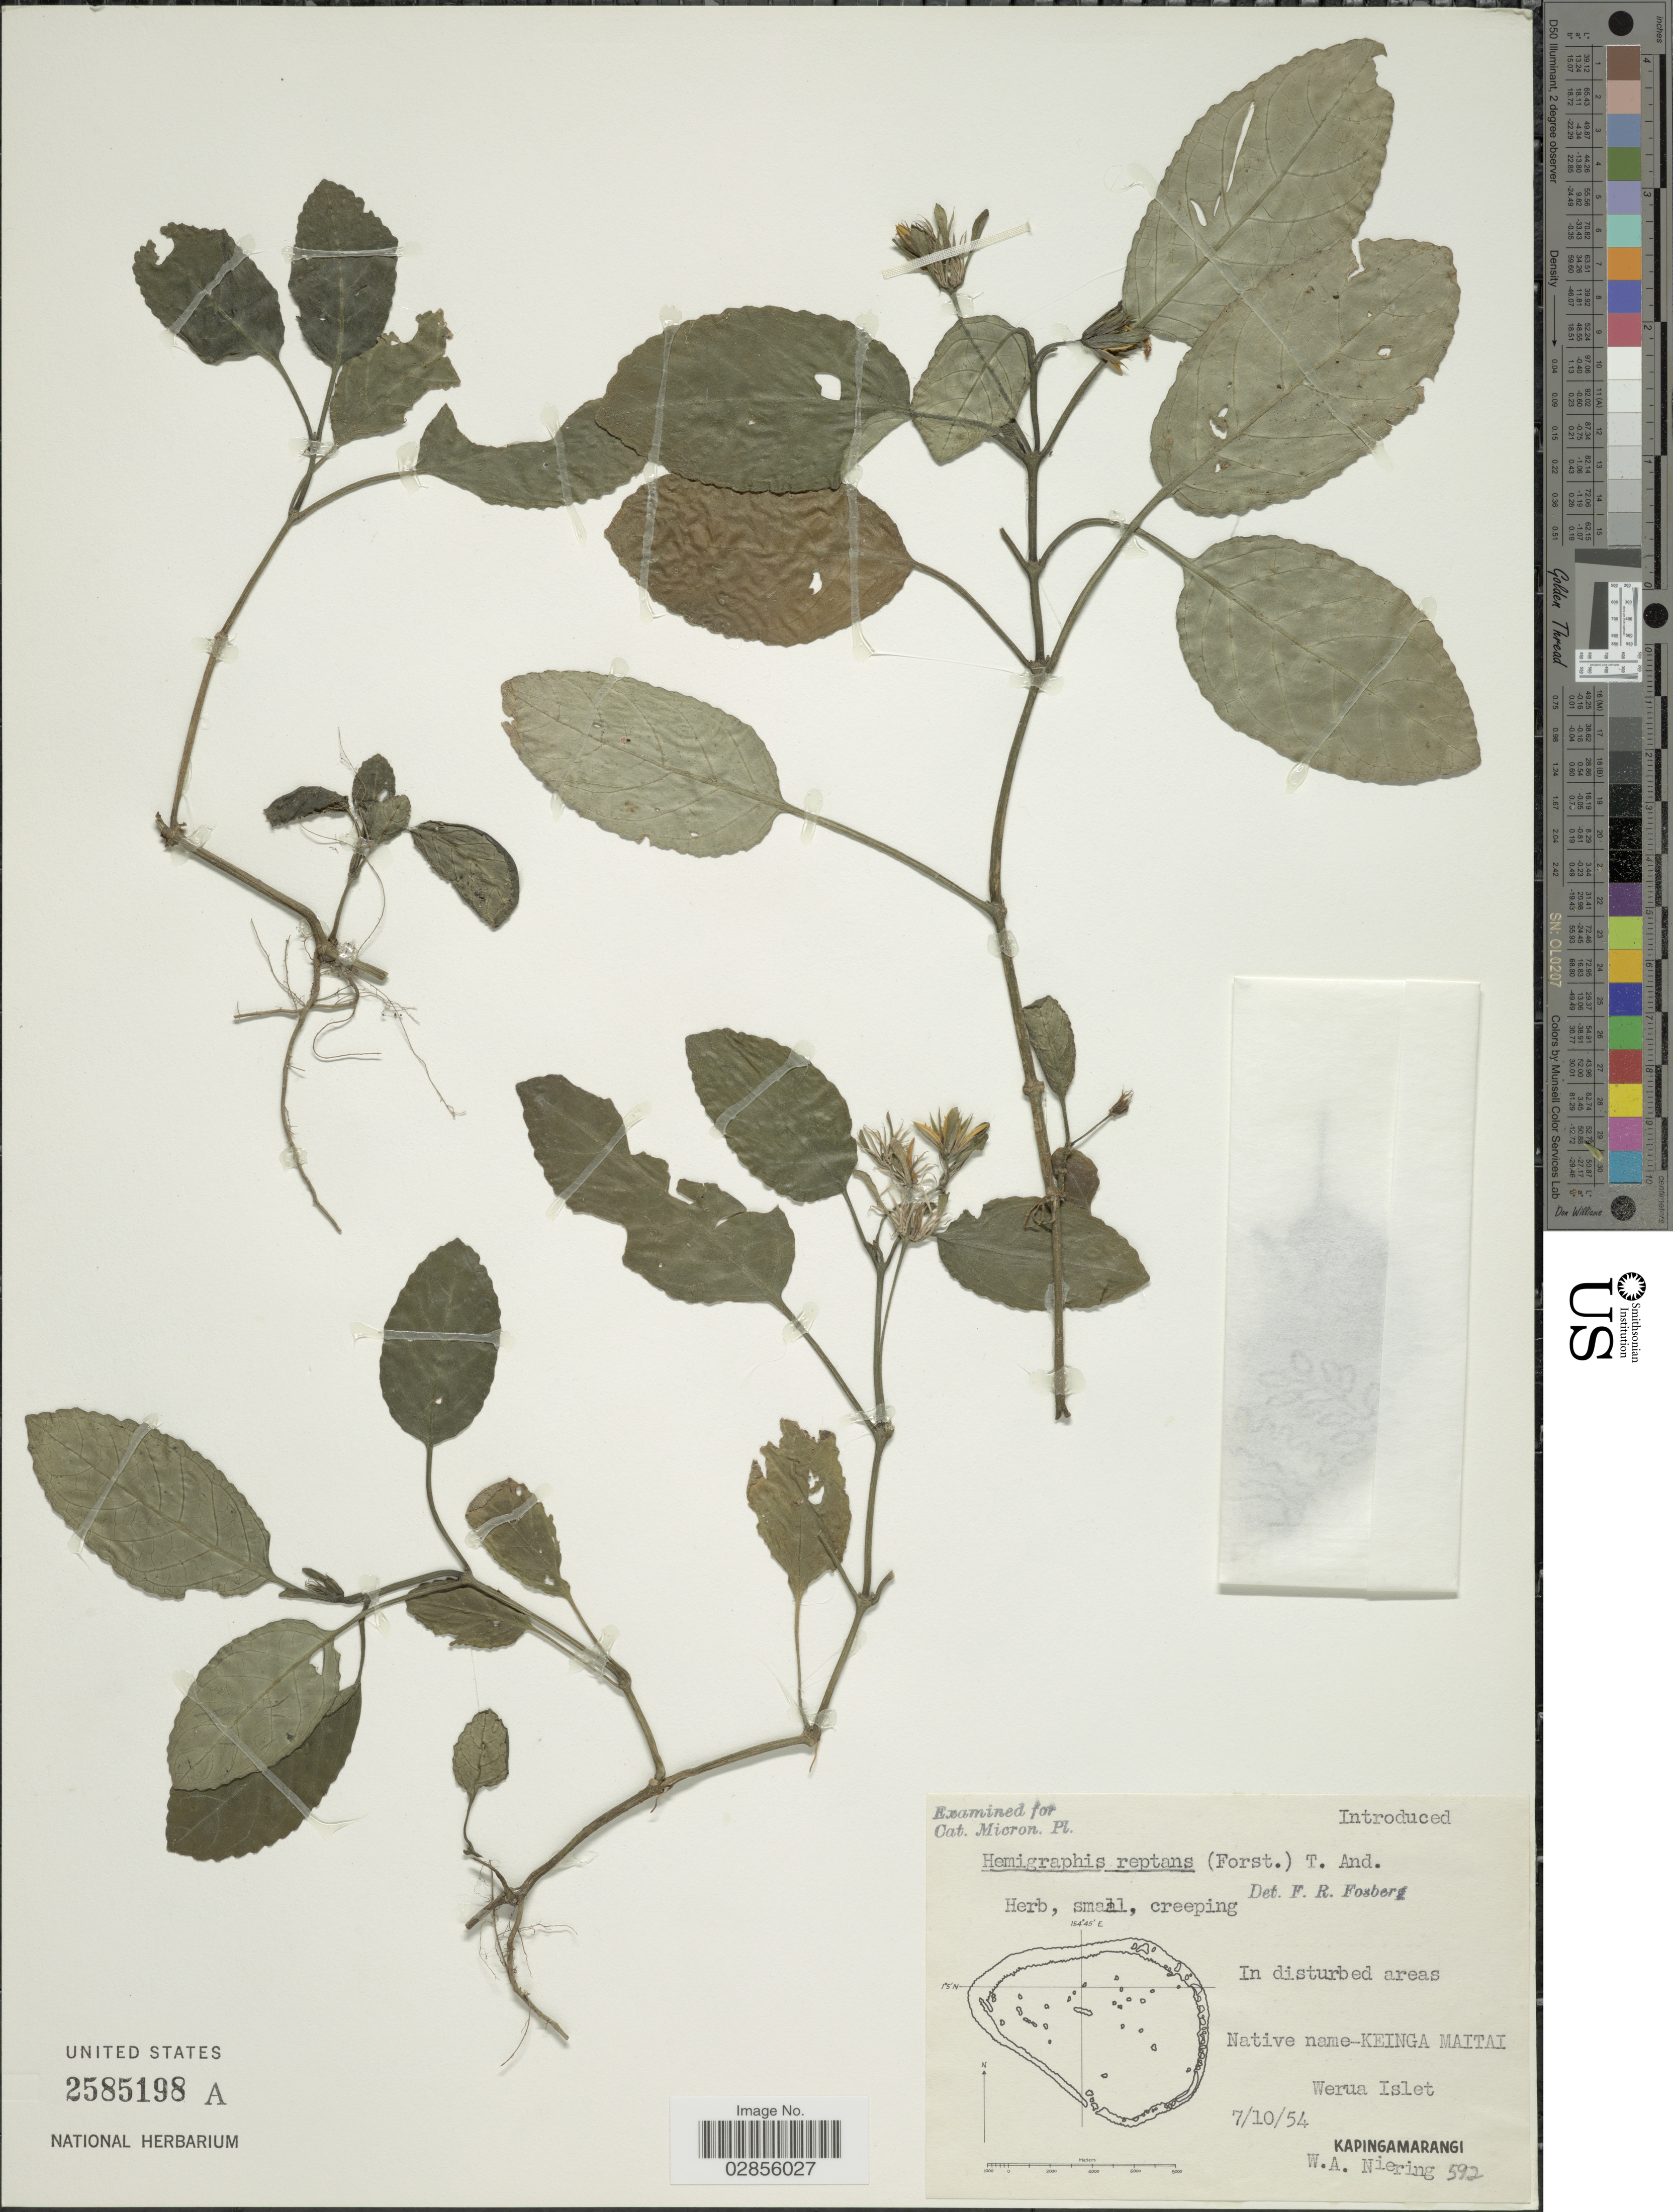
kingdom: Plantae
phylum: Tracheophyta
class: Magnoliopsida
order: Lamiales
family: Acanthaceae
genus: Strobilanthes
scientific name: Strobilanthes reptans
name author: (G. Forst.) Moylan ex Y.F. Deng & J.R.I. Wood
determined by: Wagner, W. L., (BOT), Smithsonian Institution - National Museum of Natural History (UNITED STATES)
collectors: W. Niering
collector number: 592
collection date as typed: Transcribed d/m/y: 7/10/54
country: Micronesia, Federated States of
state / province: Pohnpei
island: Kapingamarangi Atoll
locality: Werua Islet. Kapingamarangi.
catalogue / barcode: US 2585198A